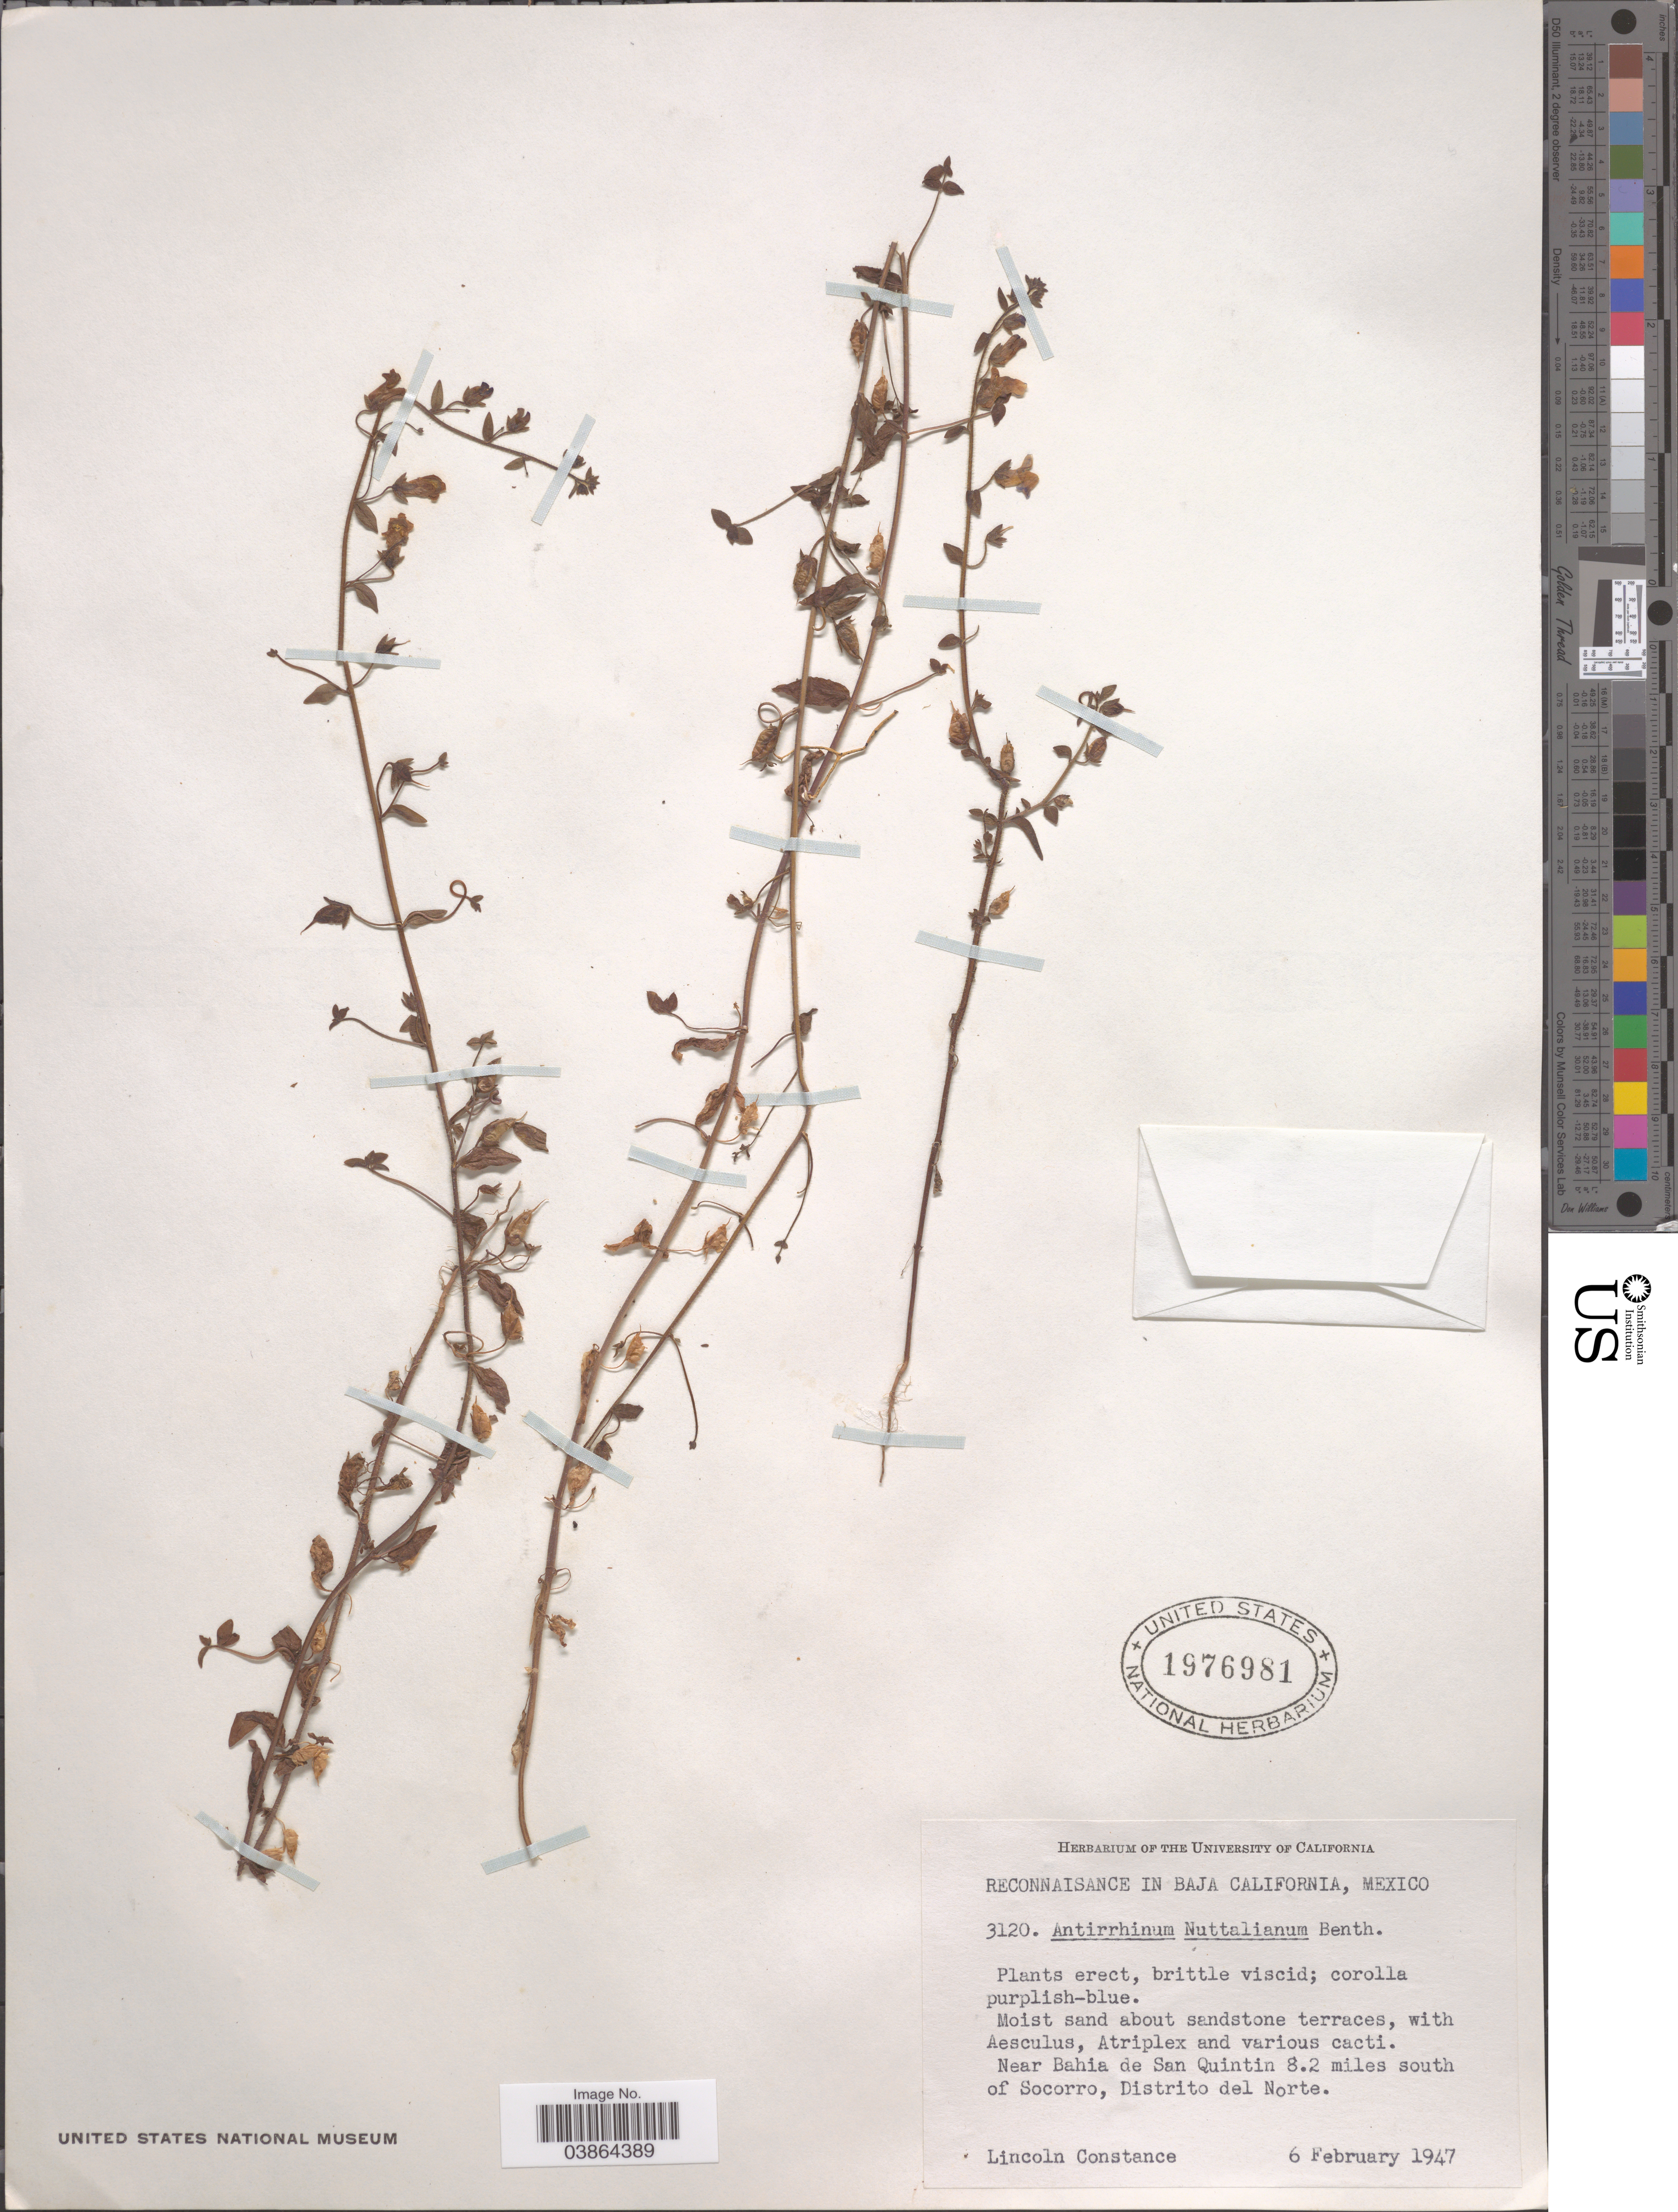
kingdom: Plantae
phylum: Tracheophyta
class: Magnoliopsida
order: Lamiales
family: Plantaginaceae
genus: Sairocarpus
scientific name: Sairocarpus nuttallianus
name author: (Benth.) D.A. Sutton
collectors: L. Constance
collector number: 3120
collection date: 1947-02-06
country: Mexico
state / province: Baja California Norte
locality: Near Bahia de San Quintin 8.2 miles south of Socorro, Distrito del Norte.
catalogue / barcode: US 1976981